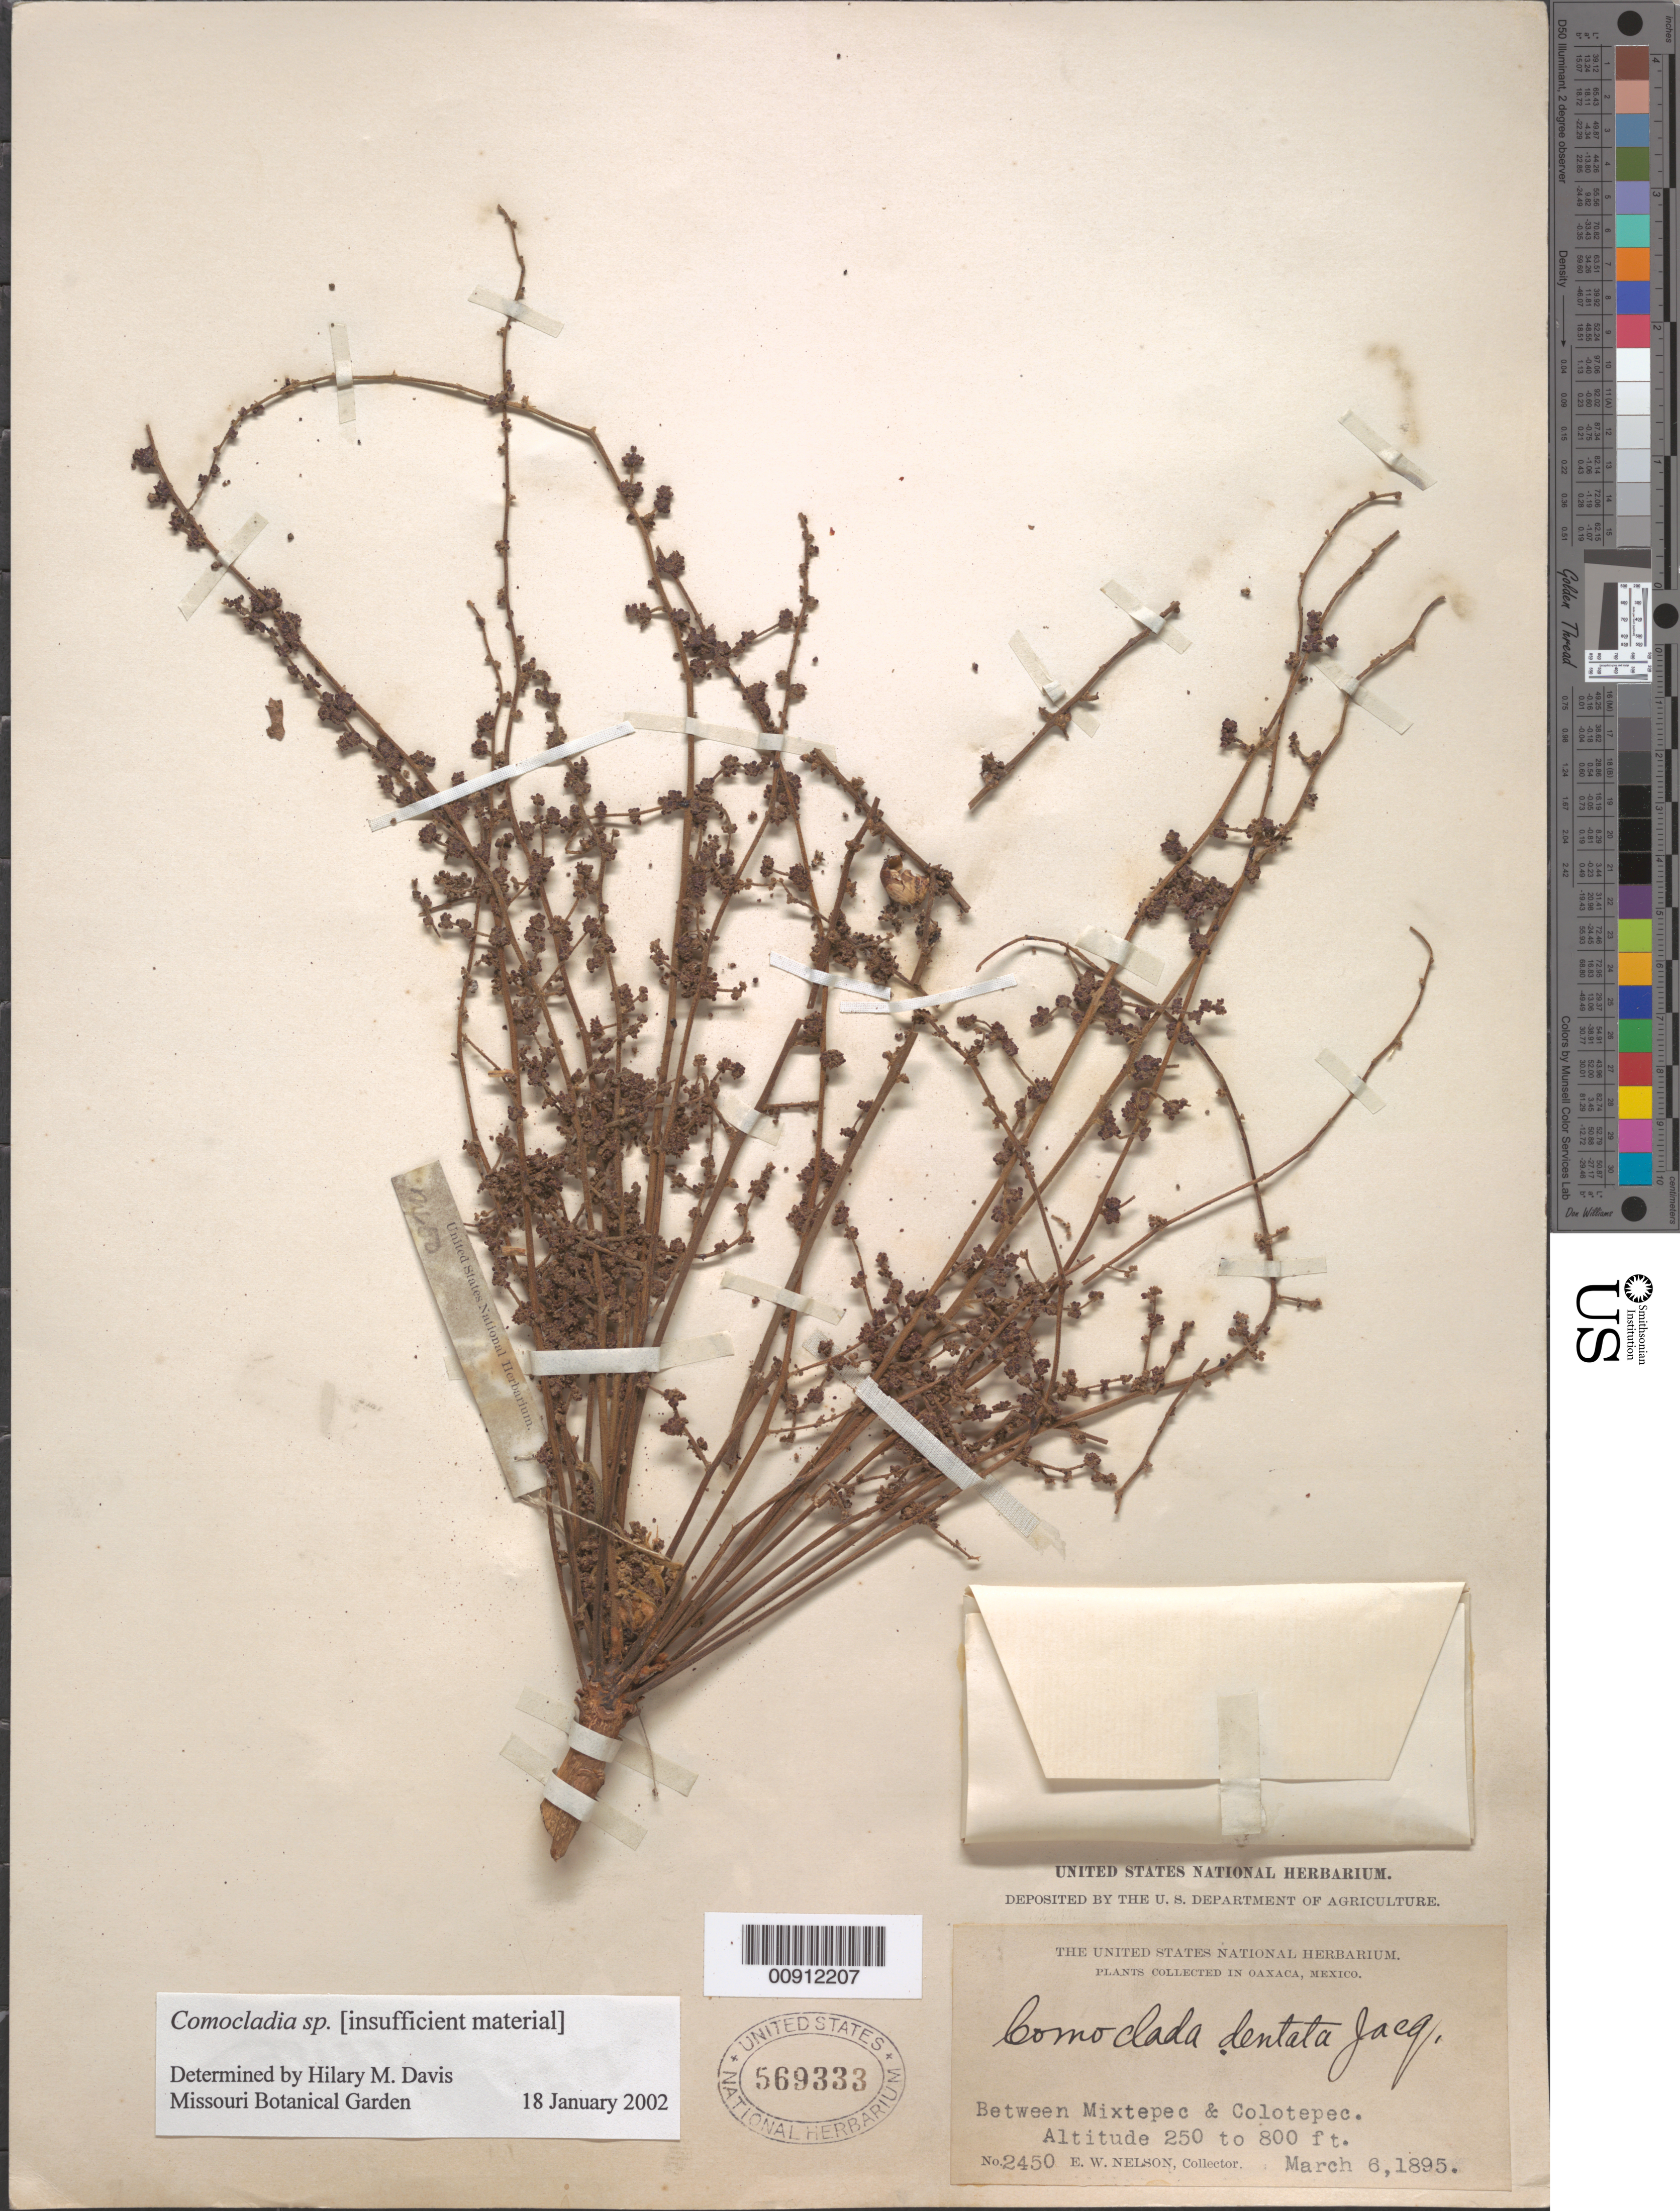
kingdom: Plantae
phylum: Tracheophyta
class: Magnoliopsida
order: Sapindales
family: Anacardiaceae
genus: Comocladia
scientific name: Comocladia sp.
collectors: E. W. Nelson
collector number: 2450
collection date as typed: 06 Mar 1895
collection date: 1895-03-06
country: Mexico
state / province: Oaxaca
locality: Oaxaca: Between Mixtepec & Colotepec.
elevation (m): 76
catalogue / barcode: US 569333